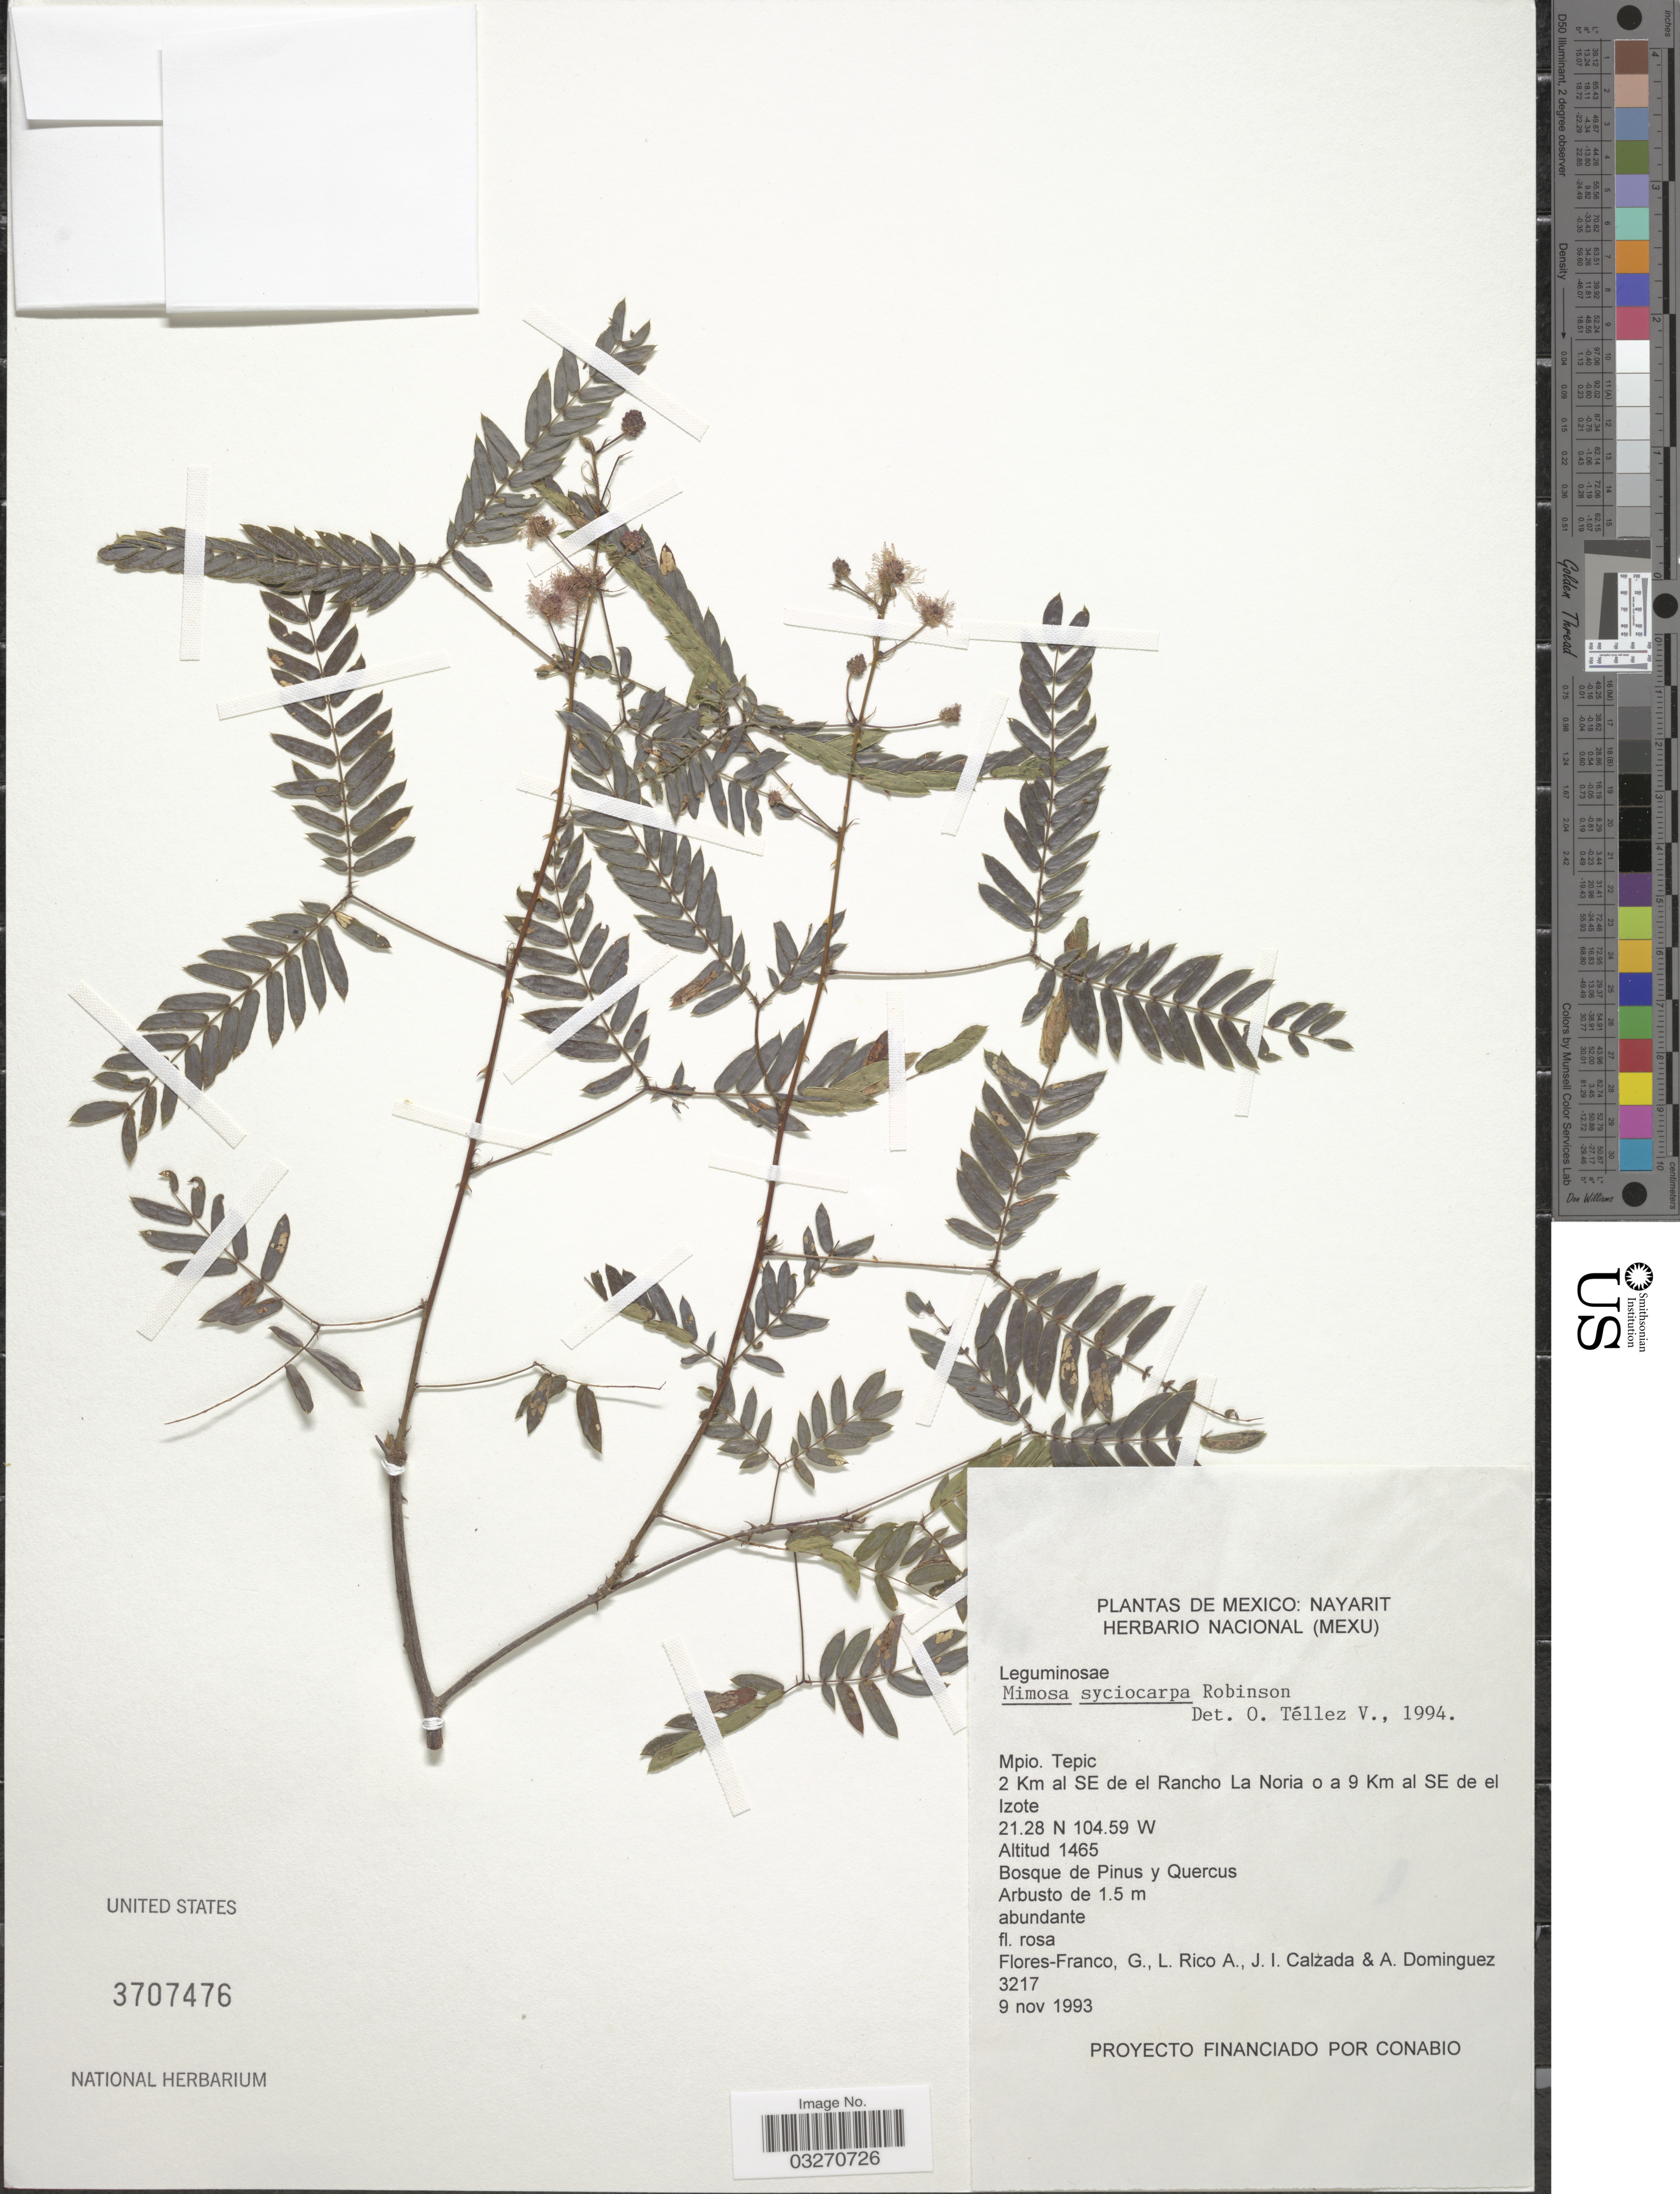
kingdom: Plantae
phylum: Tracheophyta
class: Magnoliopsida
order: Fabales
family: Fabaceae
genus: Mimosa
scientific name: Mimosa syciocarpa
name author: Rob.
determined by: Téllez V., Oswaldo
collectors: G. Flores F., M. Rico Arce, J. I. Calzada & A. Dominguez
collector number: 3217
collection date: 1993-11-09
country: Mexico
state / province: Nayarit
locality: Mpio. Tepic. 2 Km al SE de el Rancho La Noria o a 9 Km al SE de el Izote.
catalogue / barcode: US 3707476